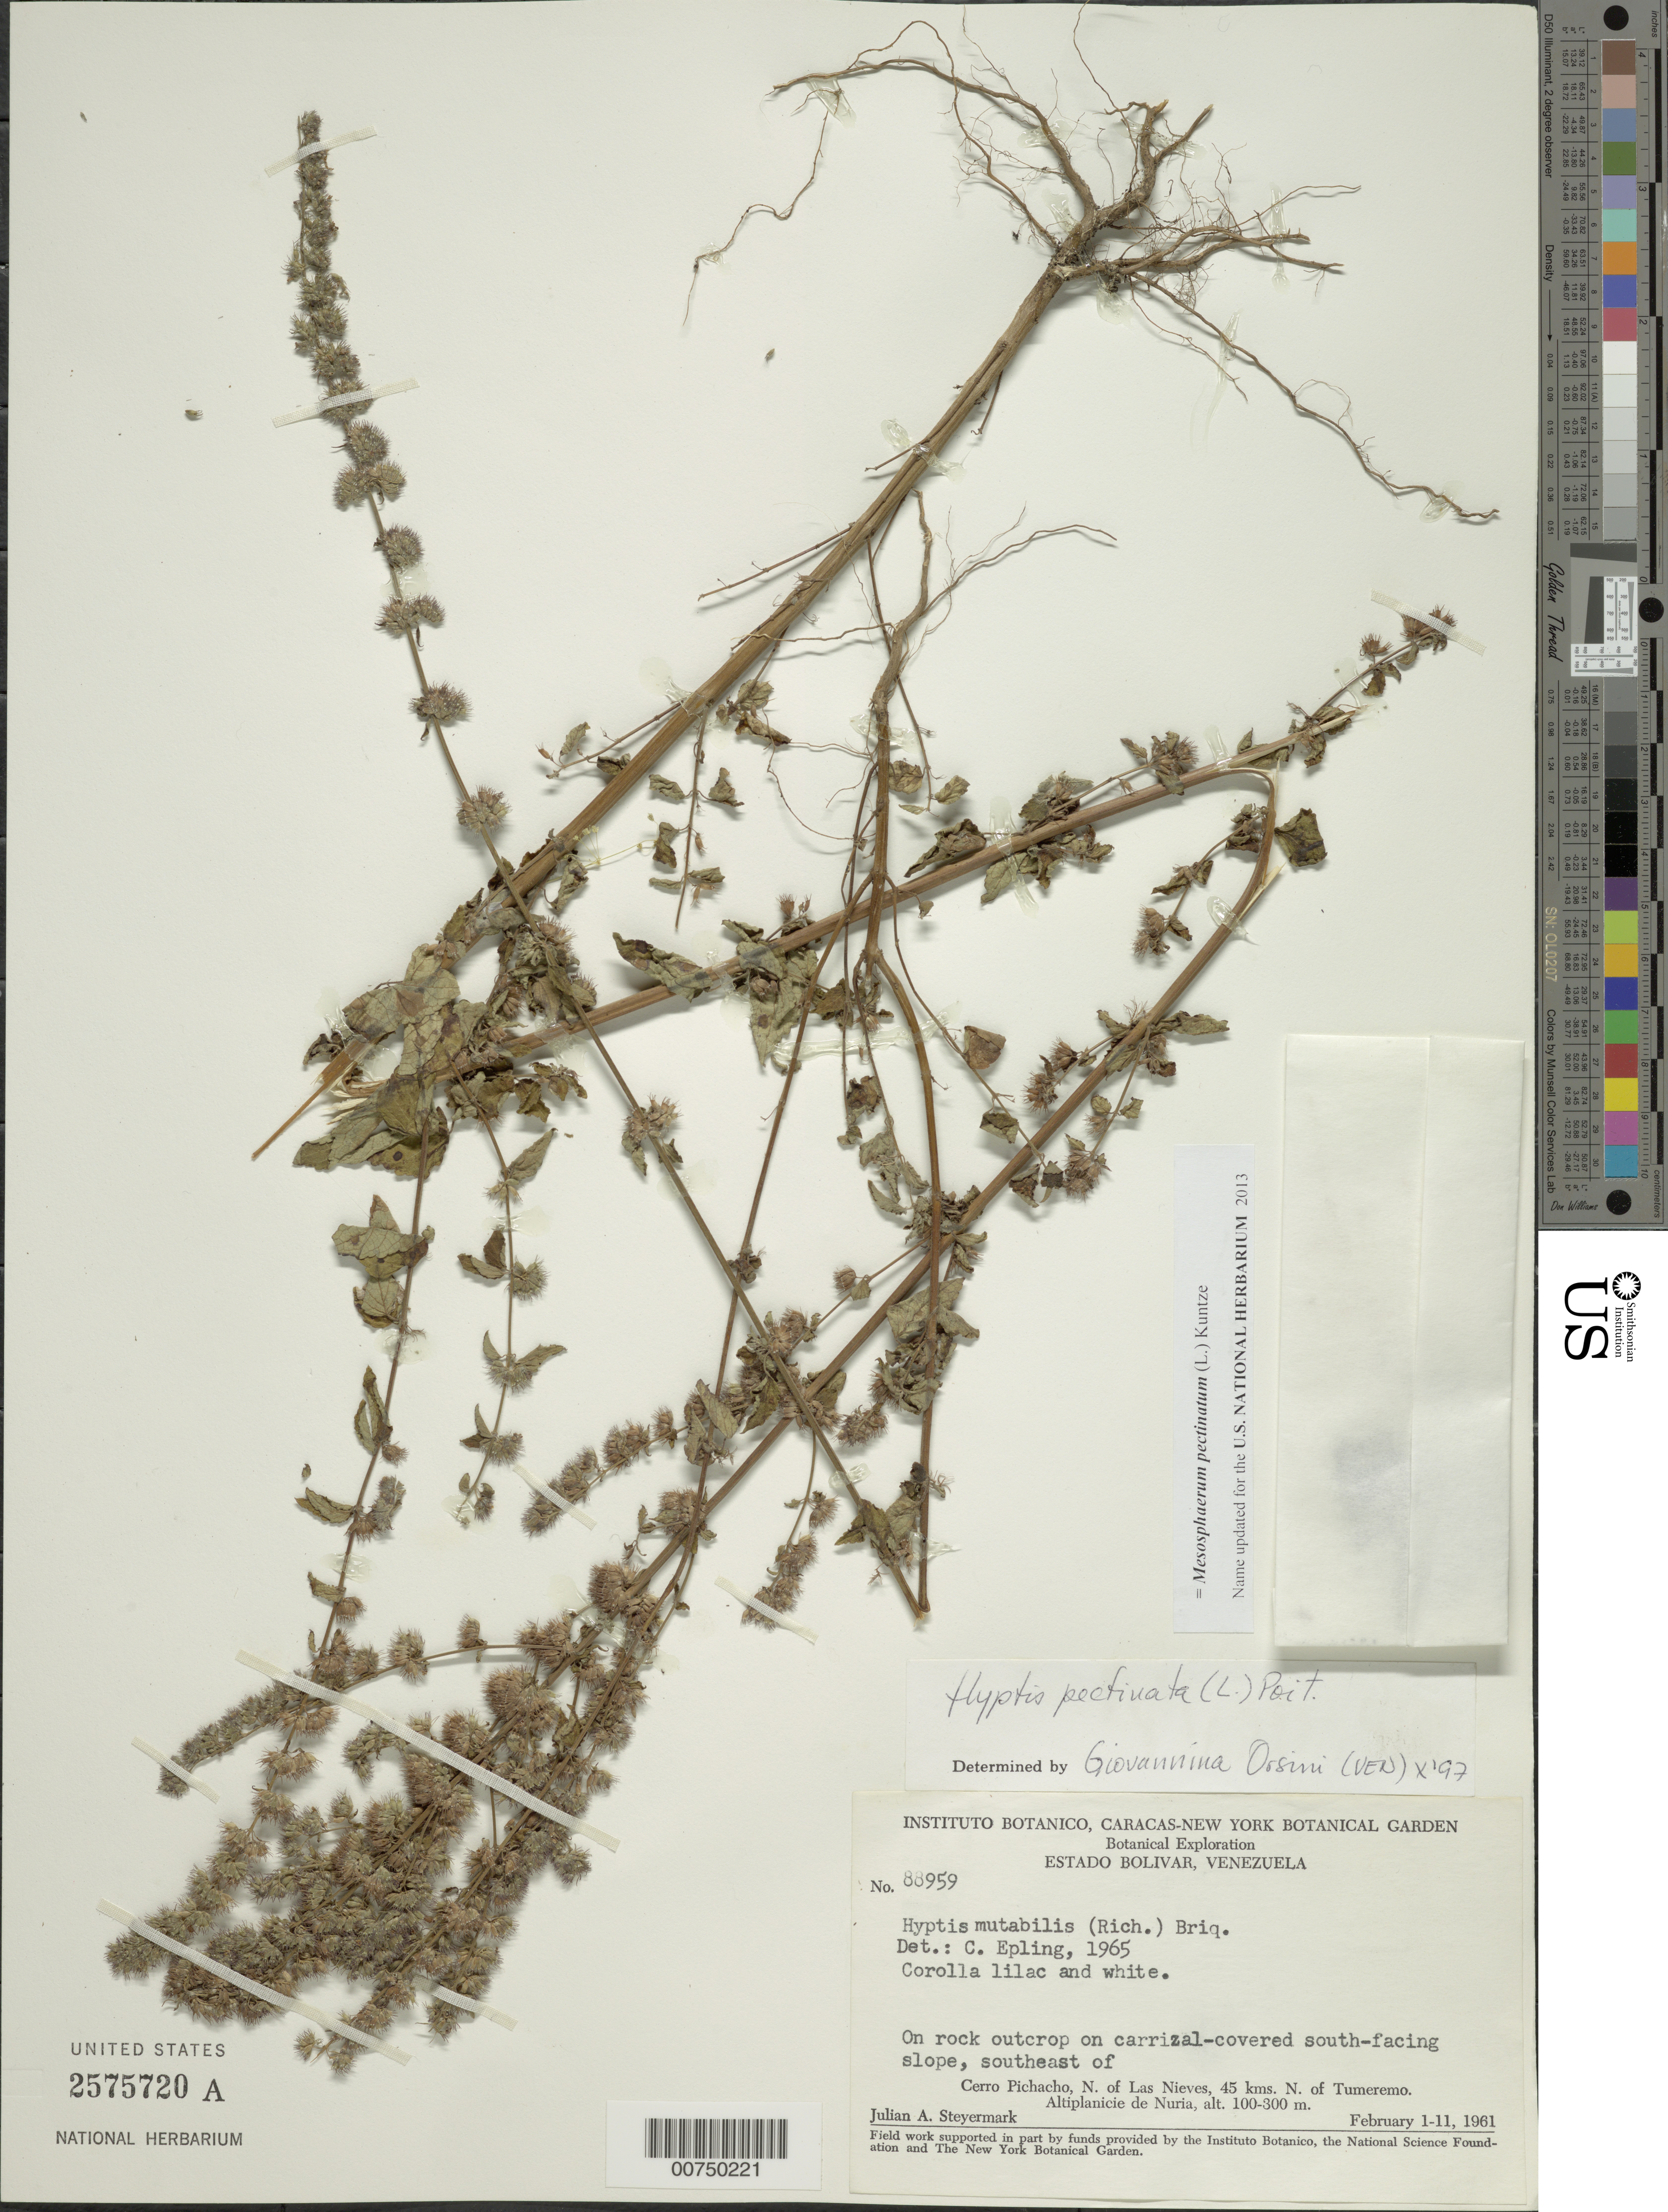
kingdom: Plantae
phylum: Tracheophyta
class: Magnoliopsida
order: Lamiales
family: Lamiaceae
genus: Hyptis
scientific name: Hyptis pectinata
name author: (L.) Poit.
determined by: Orsini, G.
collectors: J. Steyermark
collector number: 88959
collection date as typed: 1-Feb-61 to 11-Feb-61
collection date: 1961-02-01/1961-02-11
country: Venezuela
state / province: Bolívar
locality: Cerro El Picacho, SE of; N of Las Nieves, 45 km N of Tumeremo, Altiplanicie de Nuria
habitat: Rock outcrop on carrizal-covered south-facing slope, SE of Cerro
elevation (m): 100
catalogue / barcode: US 2575720A